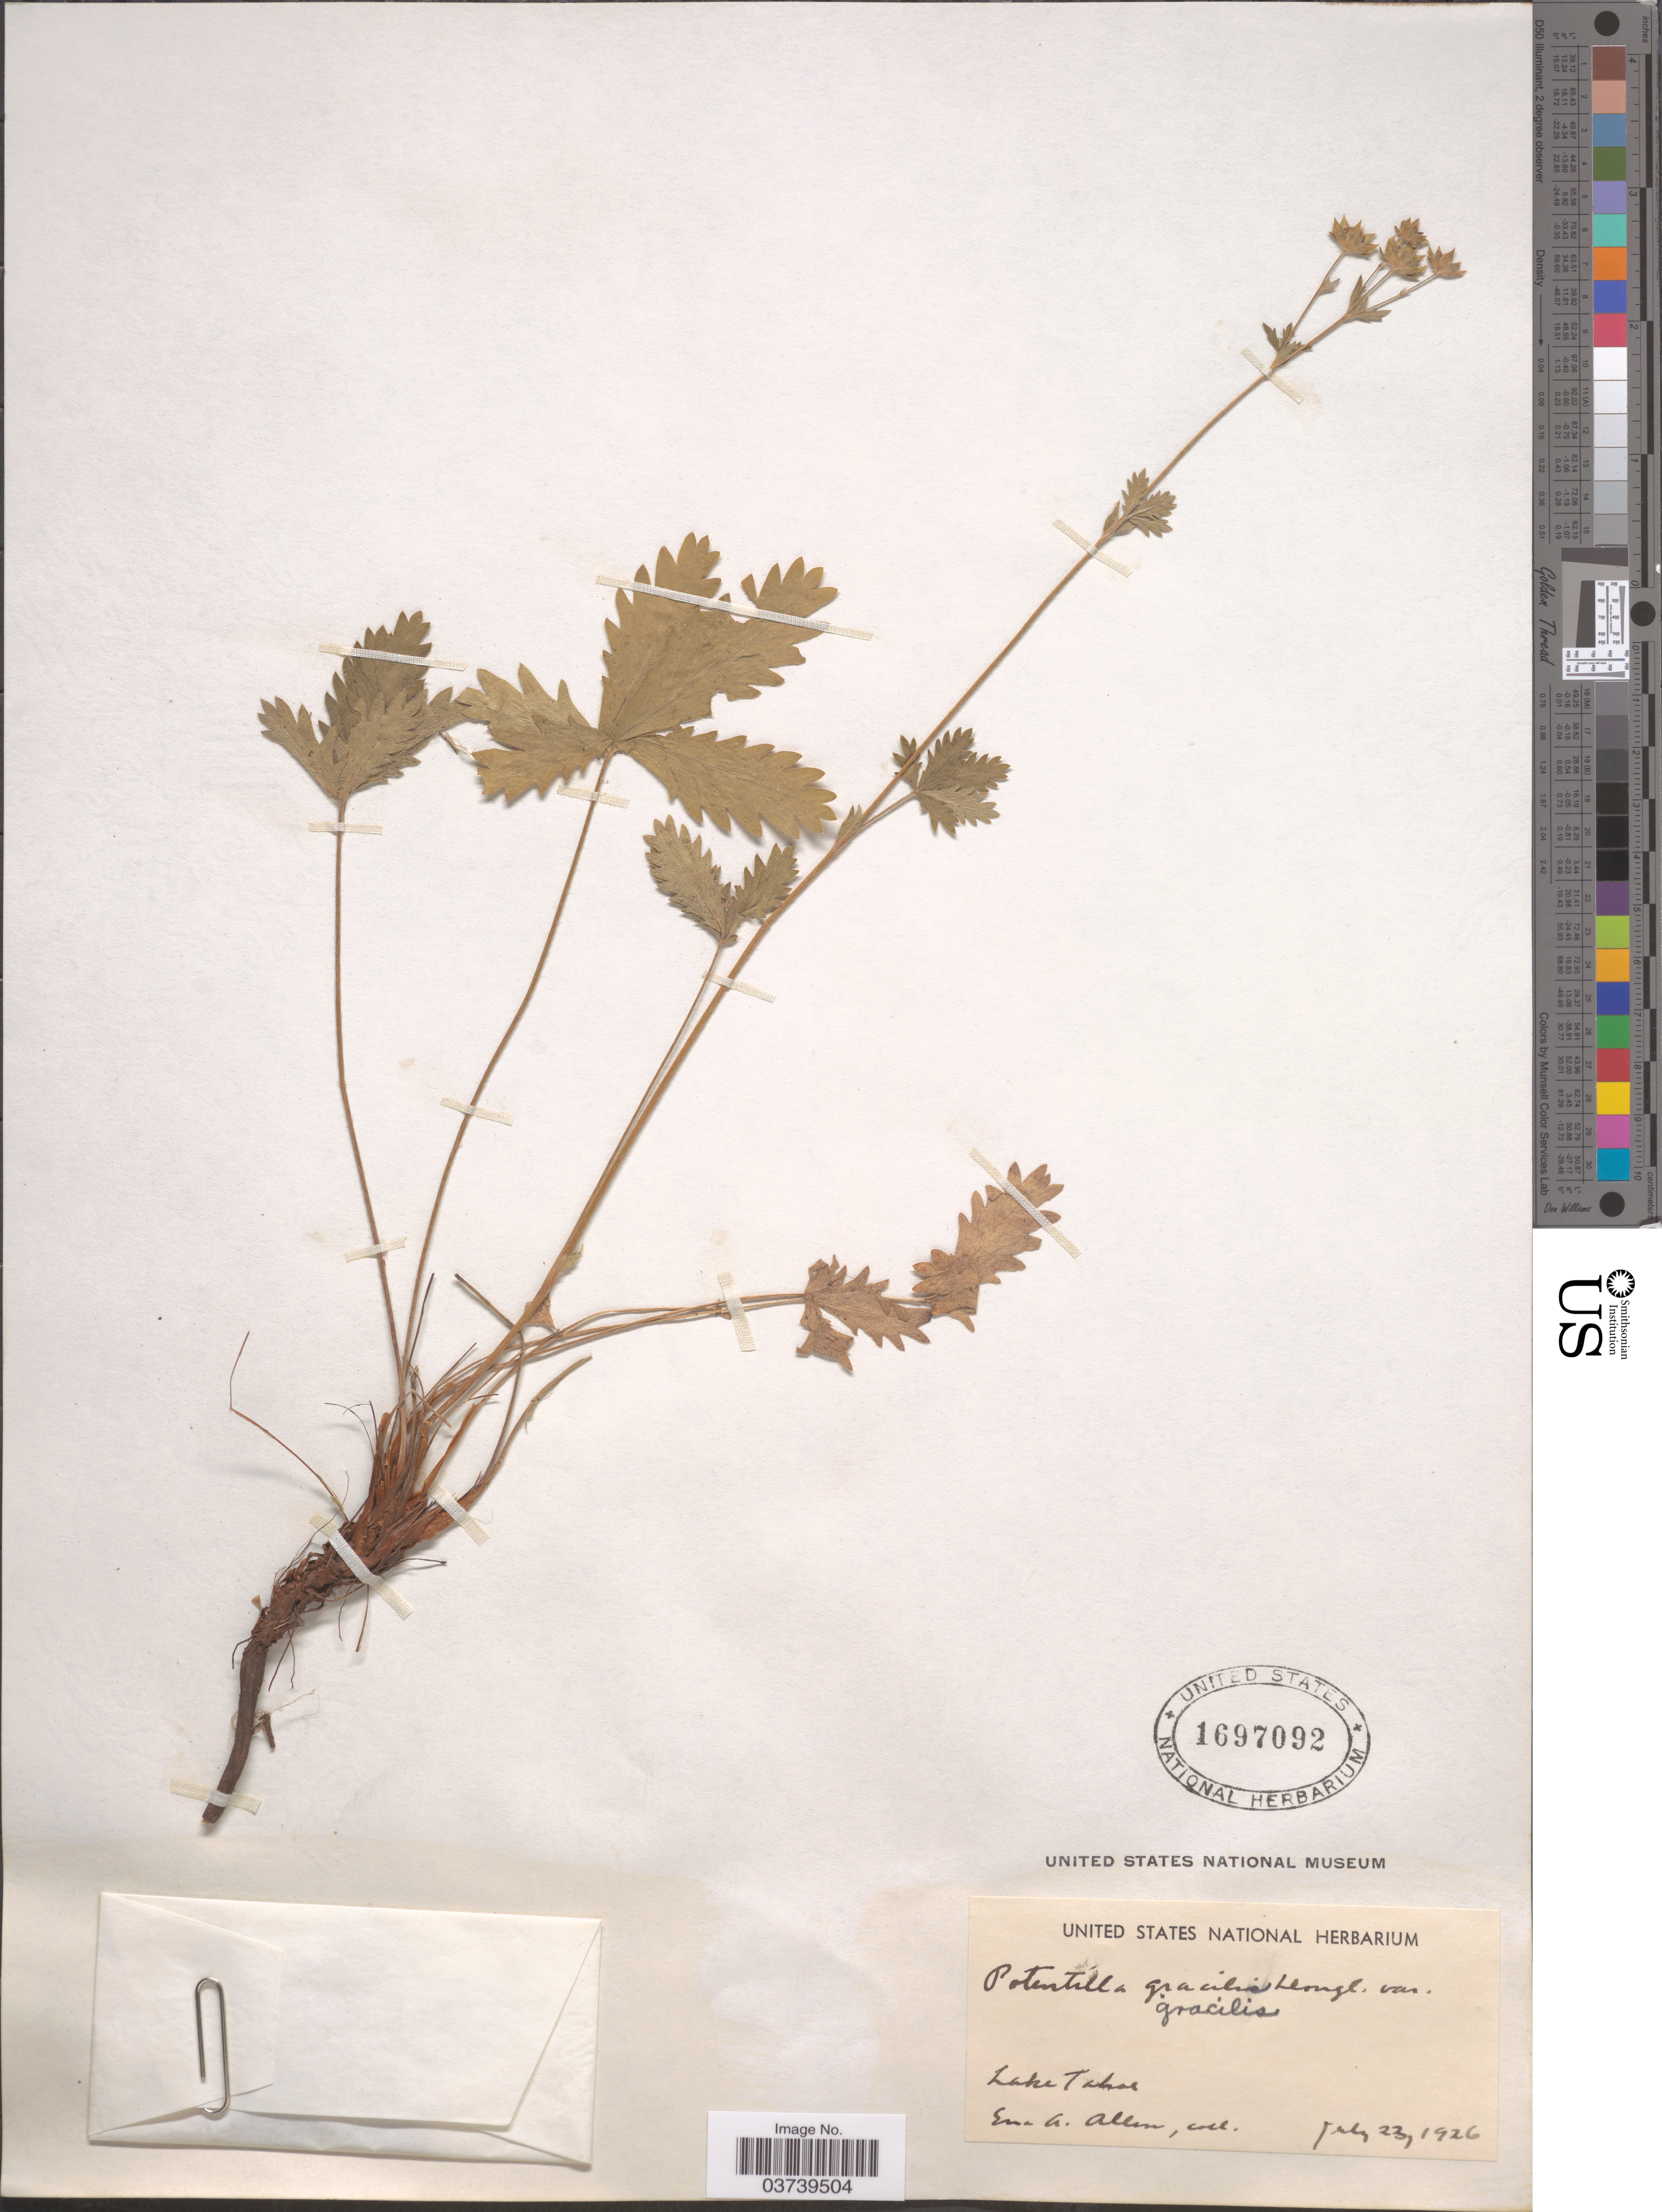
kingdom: Plantae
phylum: Tracheophyta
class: Magnoliopsida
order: Rosales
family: Rosaceae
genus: Potentilla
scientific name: Potentilla gracilis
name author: Douglas ex Hook.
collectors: E. A. Allen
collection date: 1926-07-22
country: United States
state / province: California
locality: Lake Tahoe.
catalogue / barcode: US 1697092